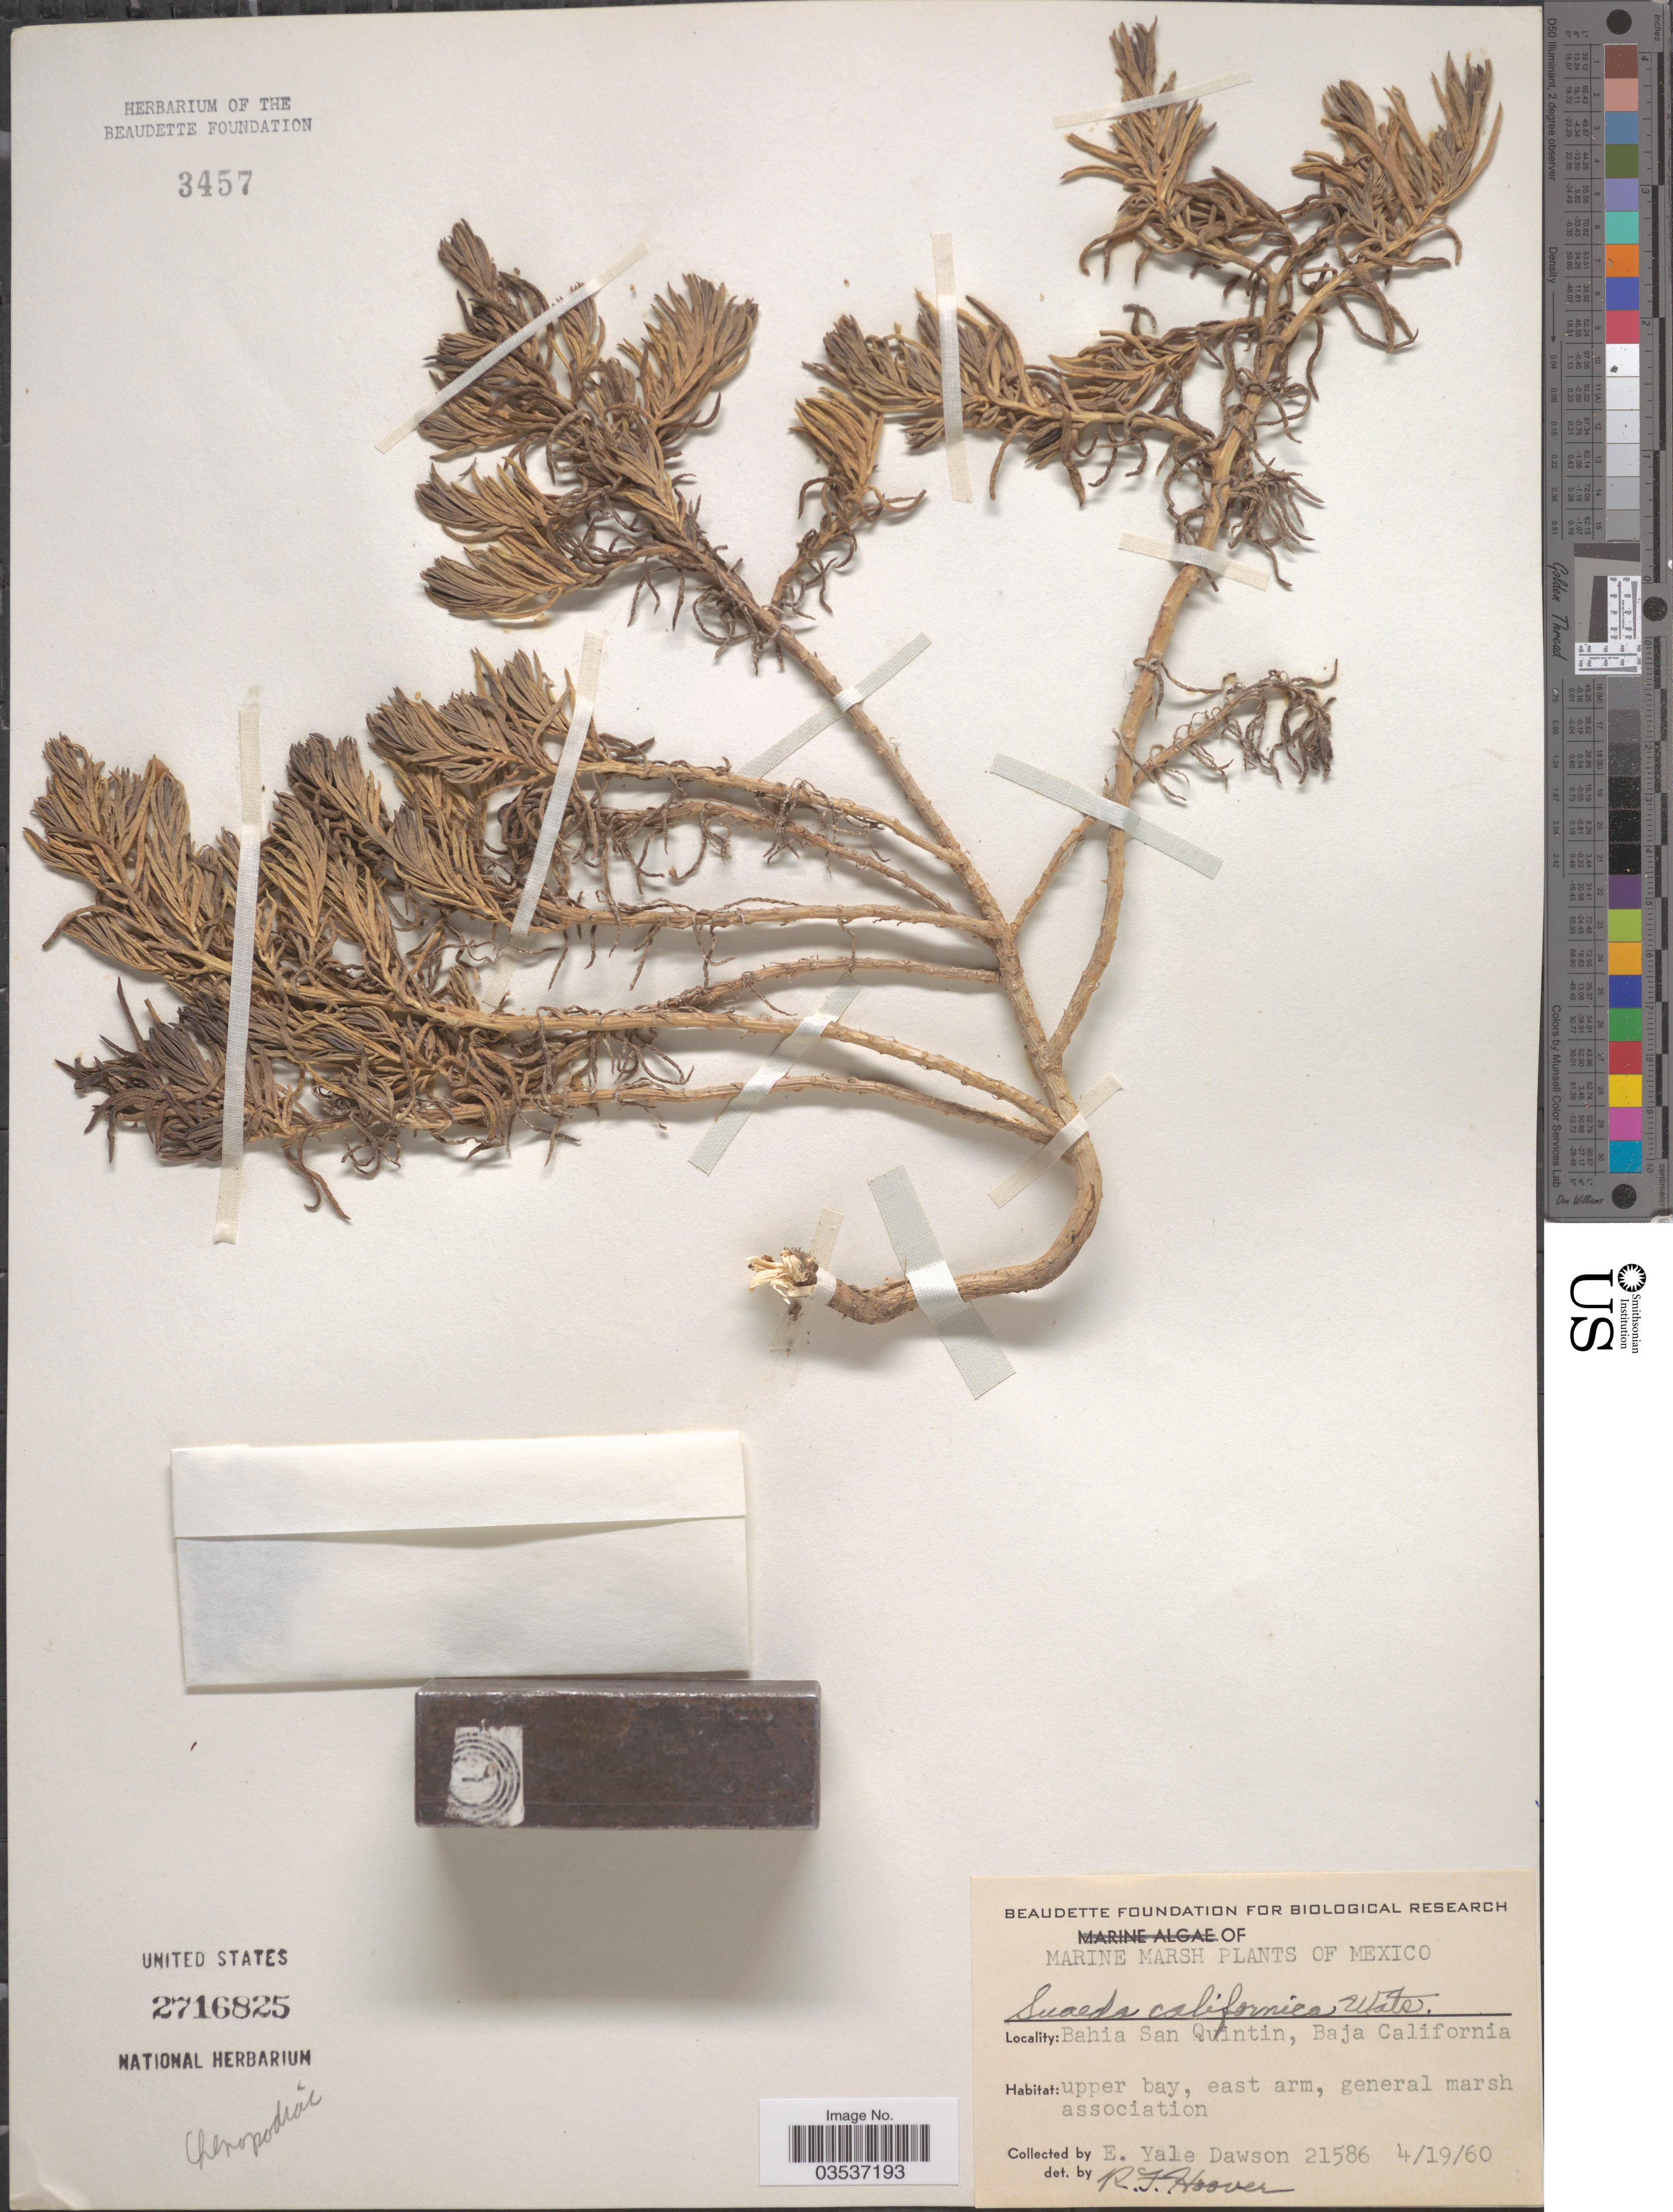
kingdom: Plantae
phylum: Tracheophyta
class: Magnoliopsida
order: Caryophyllales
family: Amaranthaceae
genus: Suaeda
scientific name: Suaeda californica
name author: S. Watson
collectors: N. Yensen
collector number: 21586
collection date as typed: Transcribed d/m/y: 19/4/60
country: Mexico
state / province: Baja California Norte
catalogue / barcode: US 2716825